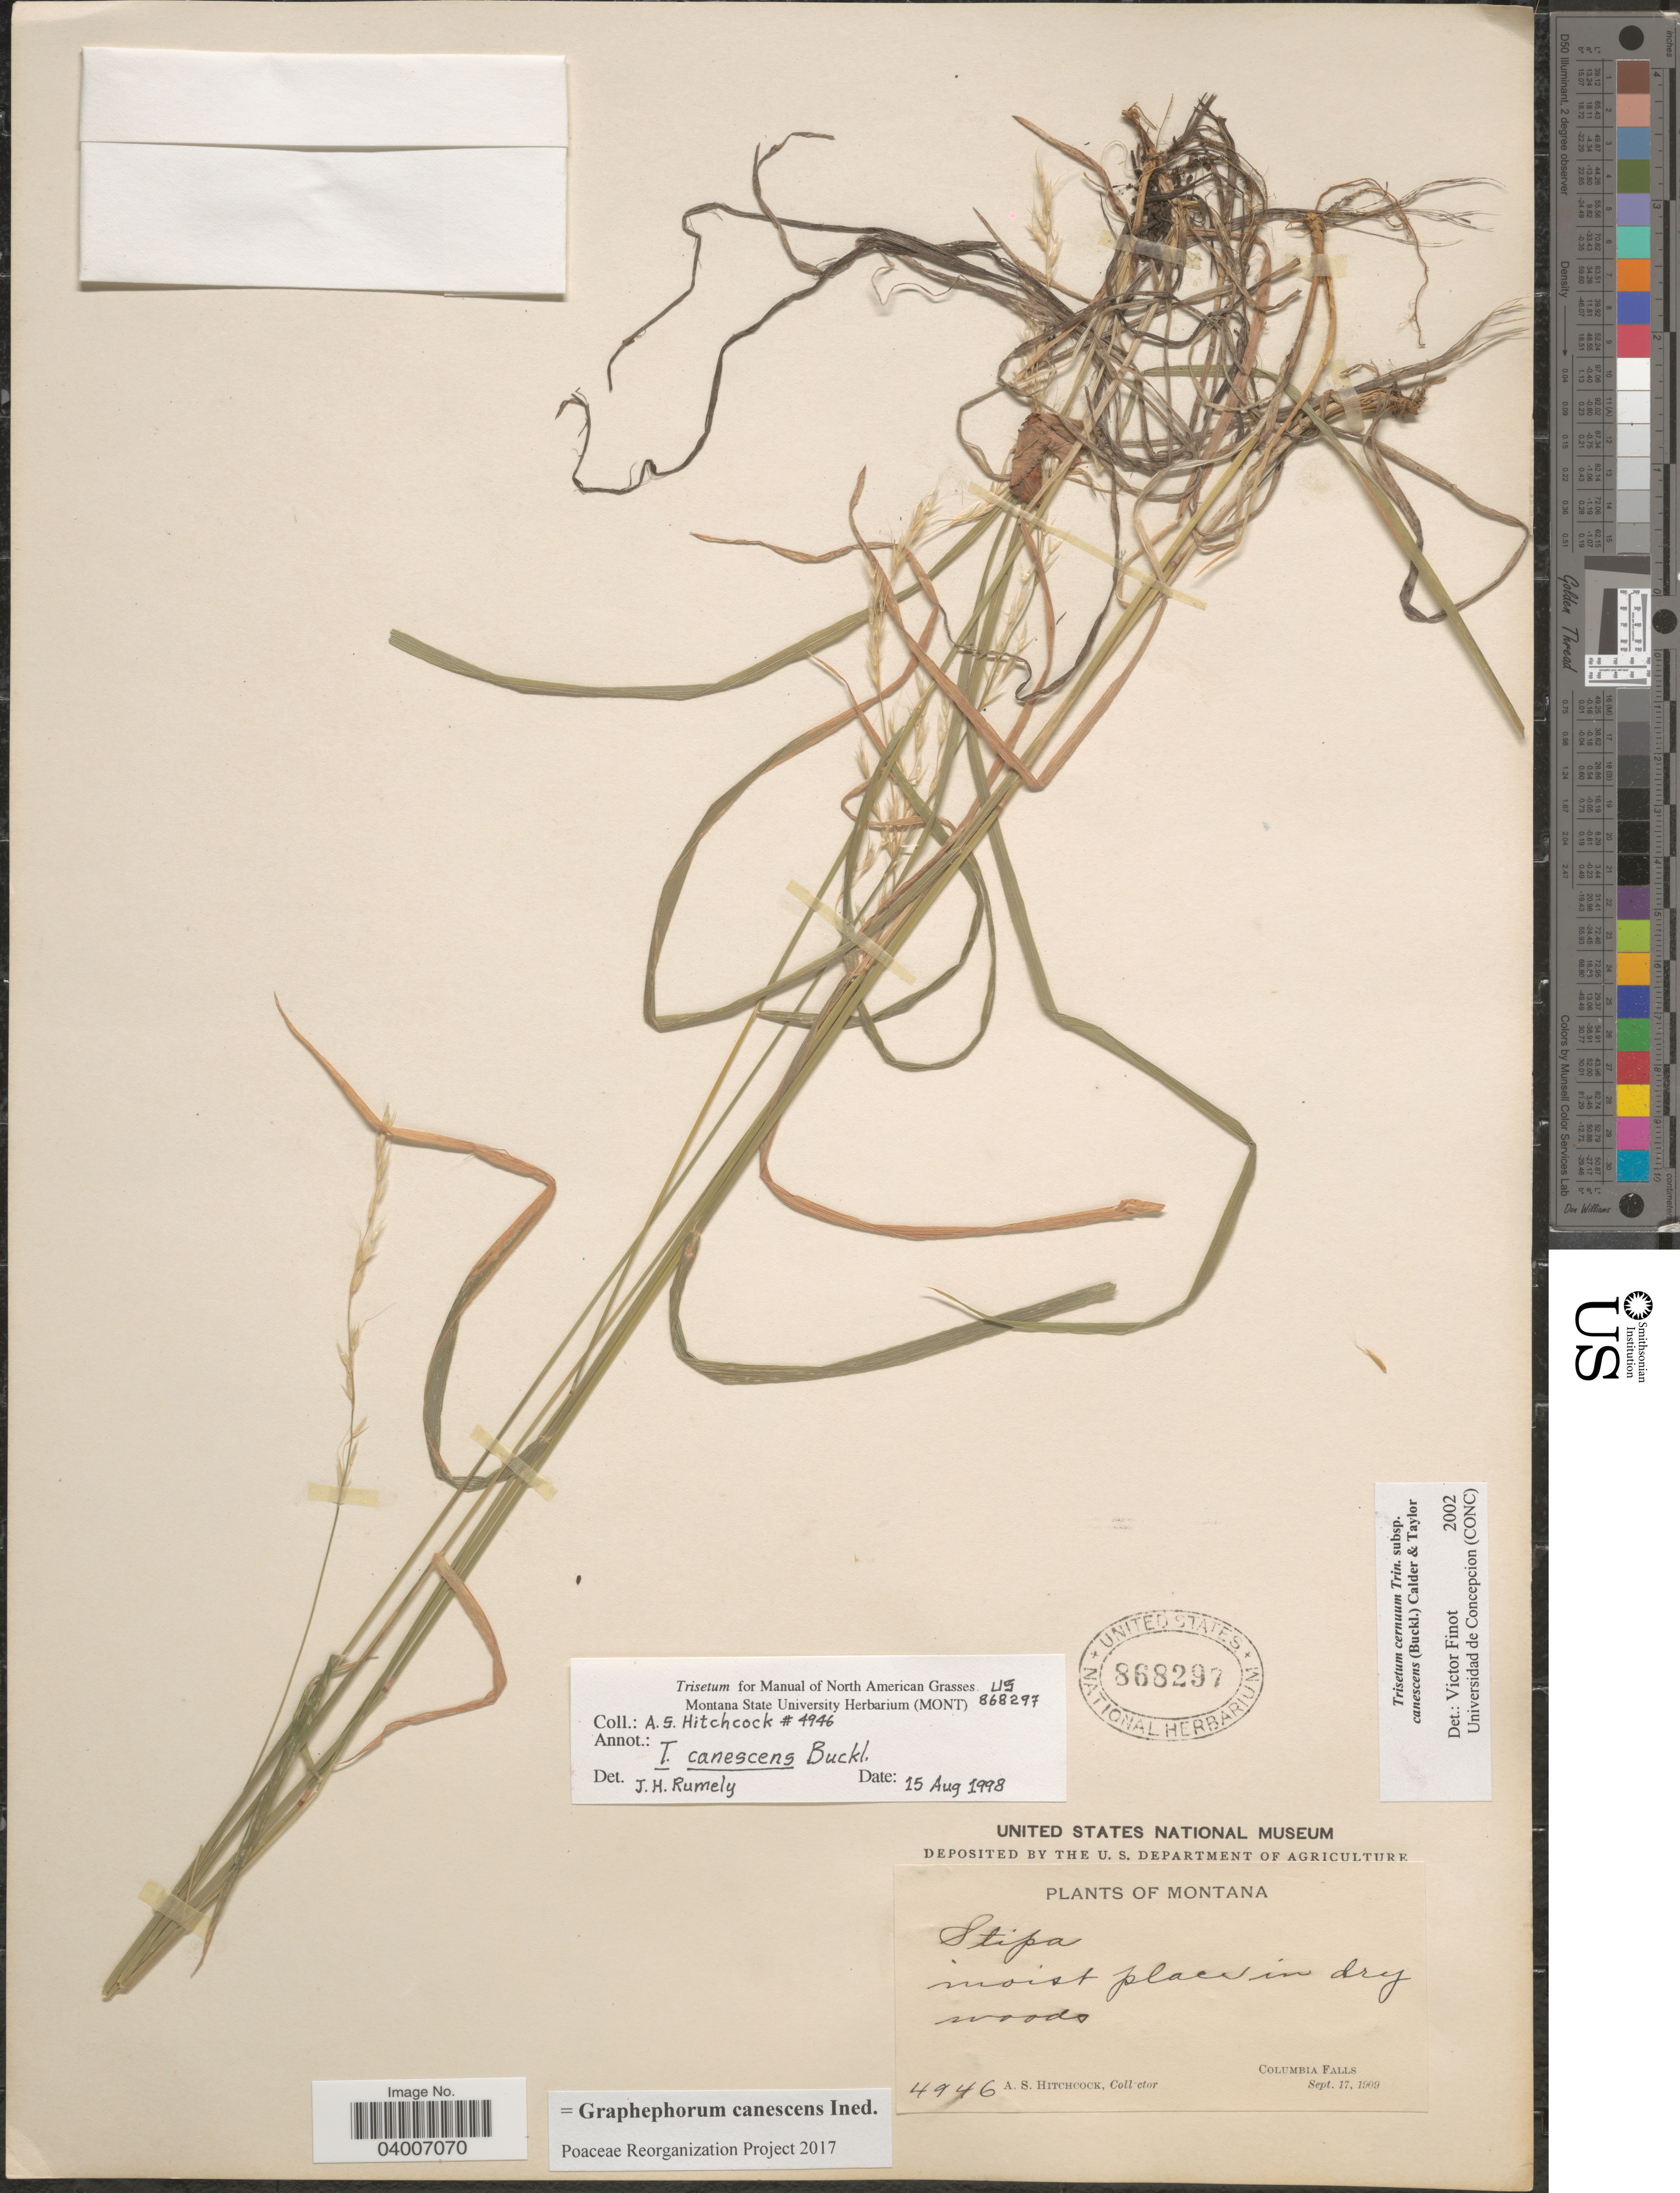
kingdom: Plantae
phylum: Tracheophyta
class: Liliopsida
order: Poales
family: Poaceae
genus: Graphephorum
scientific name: Graphephorum canescens ined.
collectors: A. S. Hitchcock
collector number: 4946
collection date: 1909-09-17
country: United States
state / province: Montana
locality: Columbia Falls.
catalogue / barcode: US 868297